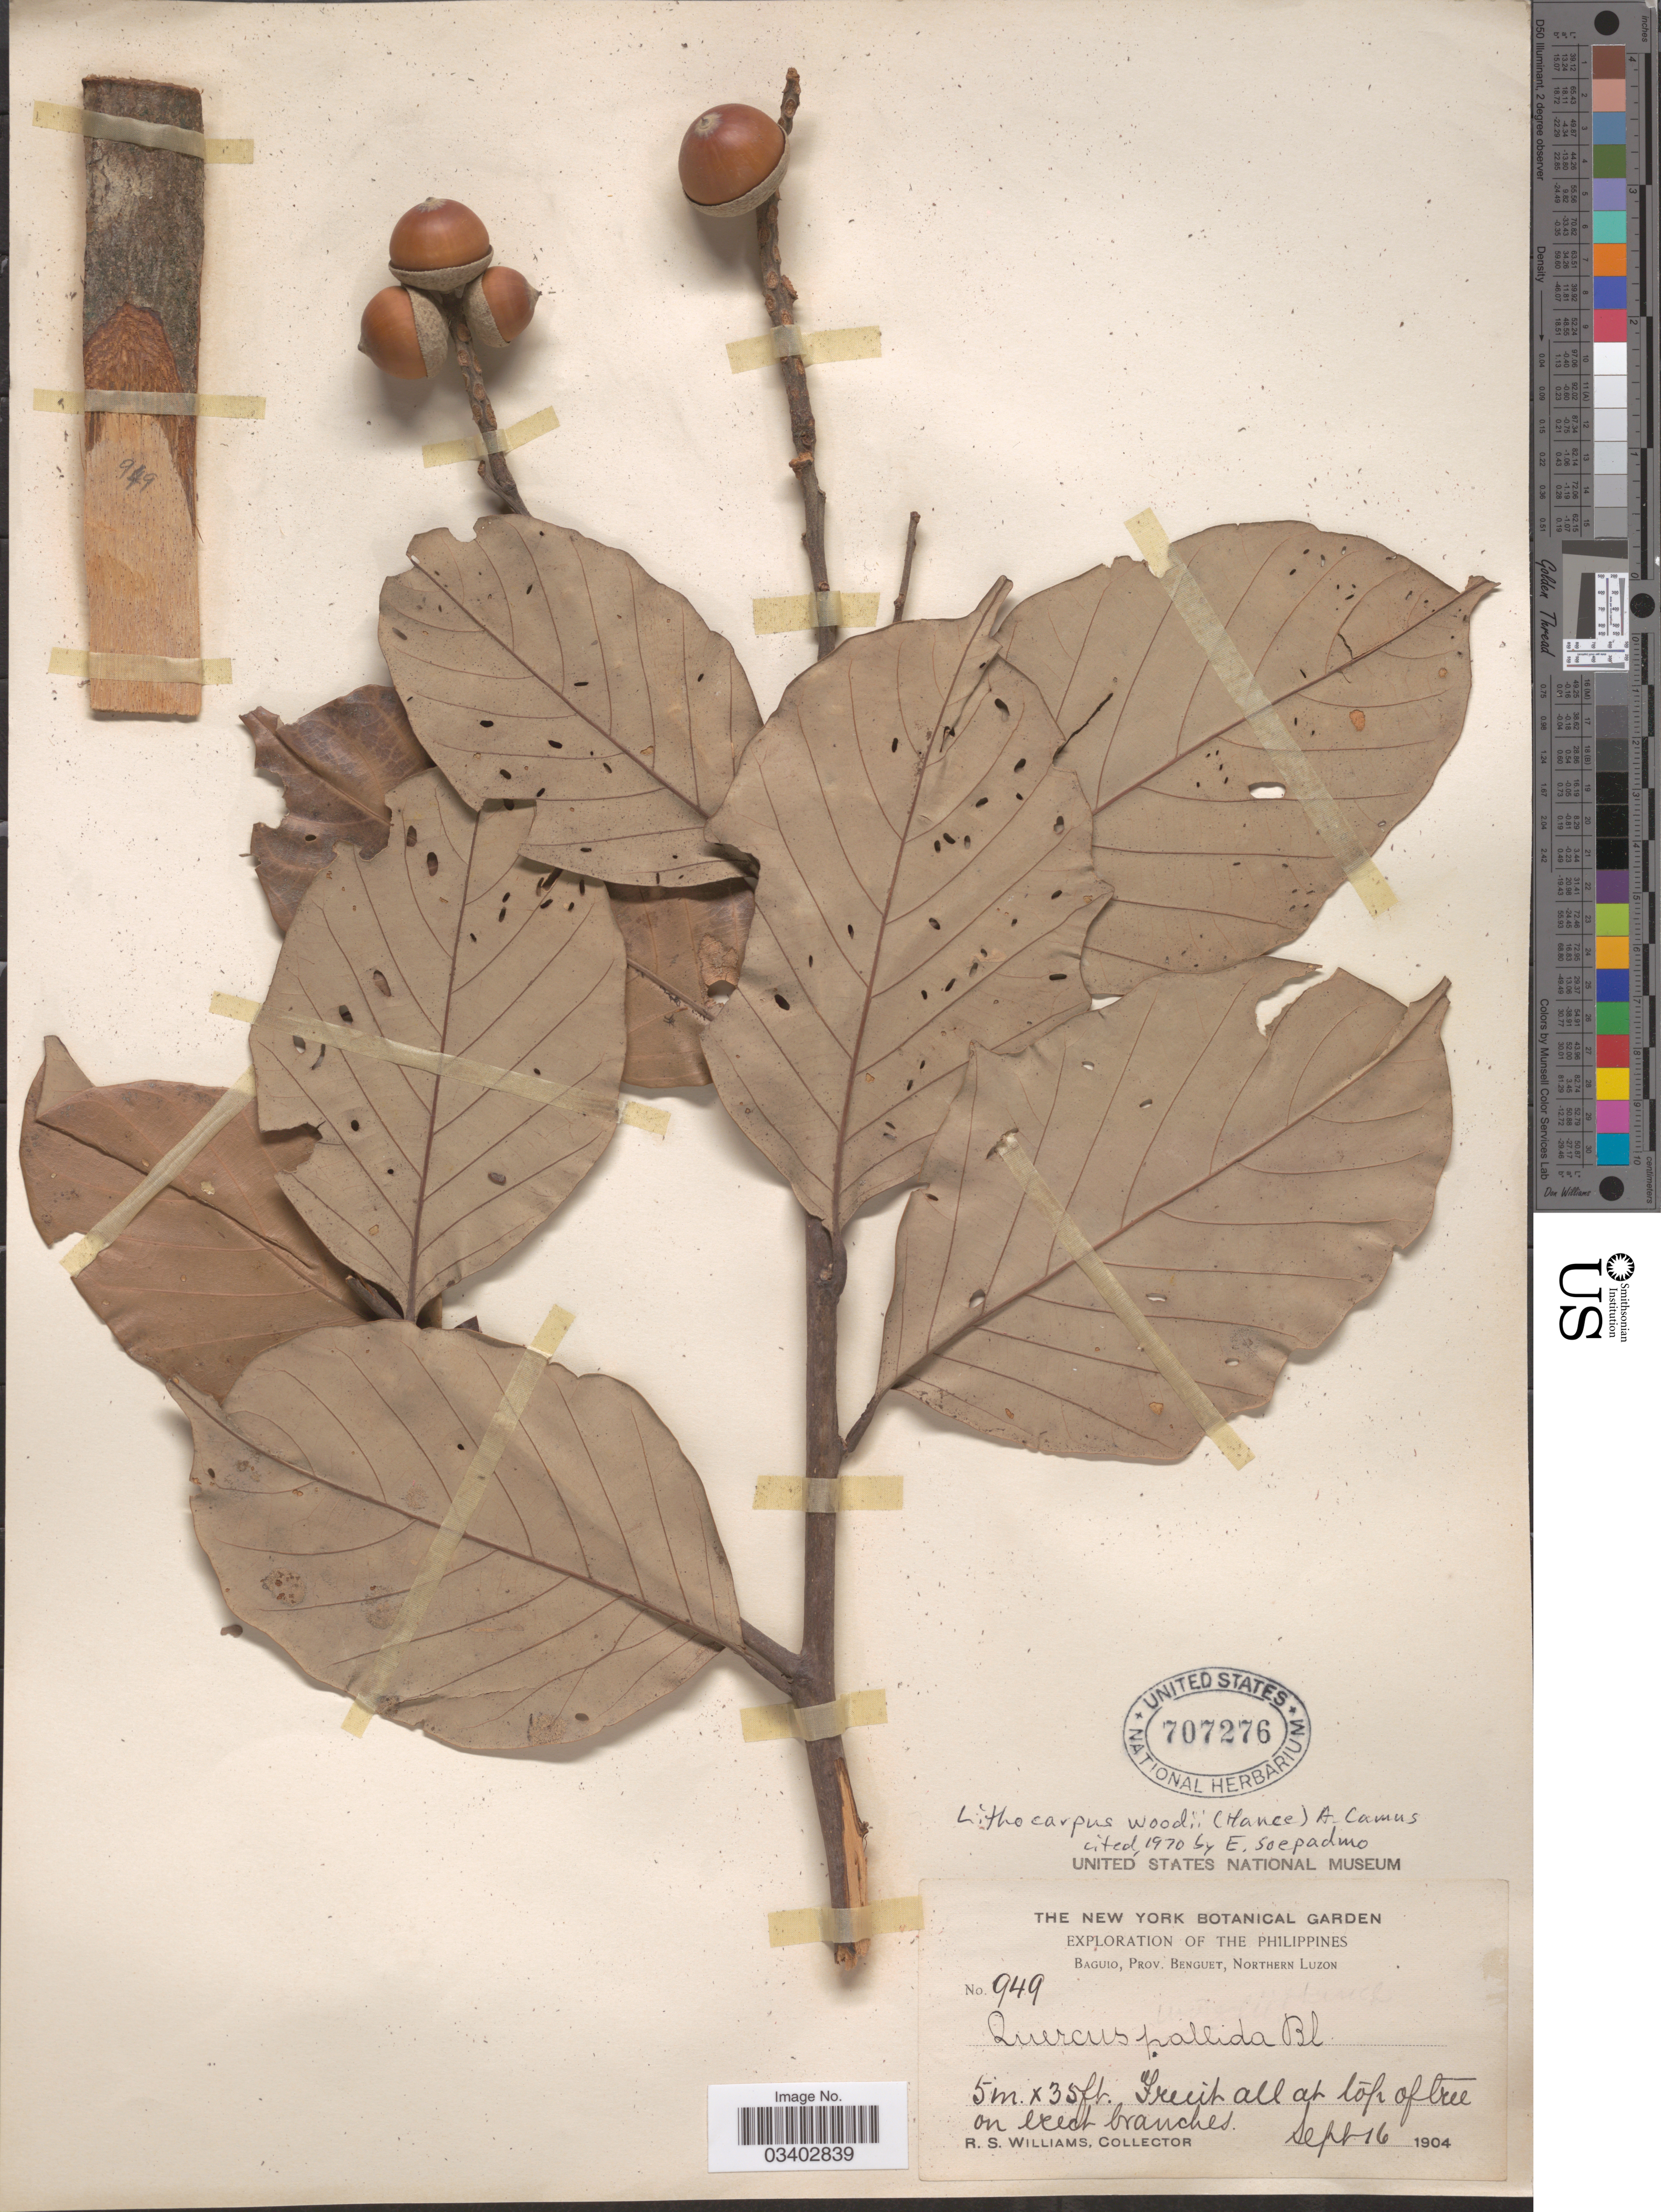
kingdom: Plantae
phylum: Tracheophyta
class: Magnoliopsida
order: Fagales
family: Fagaceae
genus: Lithocarpus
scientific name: Lithocarpus woodii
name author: (Hance) A. Camus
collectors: R. S. Williams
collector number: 949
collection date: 1904-09-16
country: Philippines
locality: Baguio, Prov. Benguet, Northern Luzon.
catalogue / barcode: US 707276